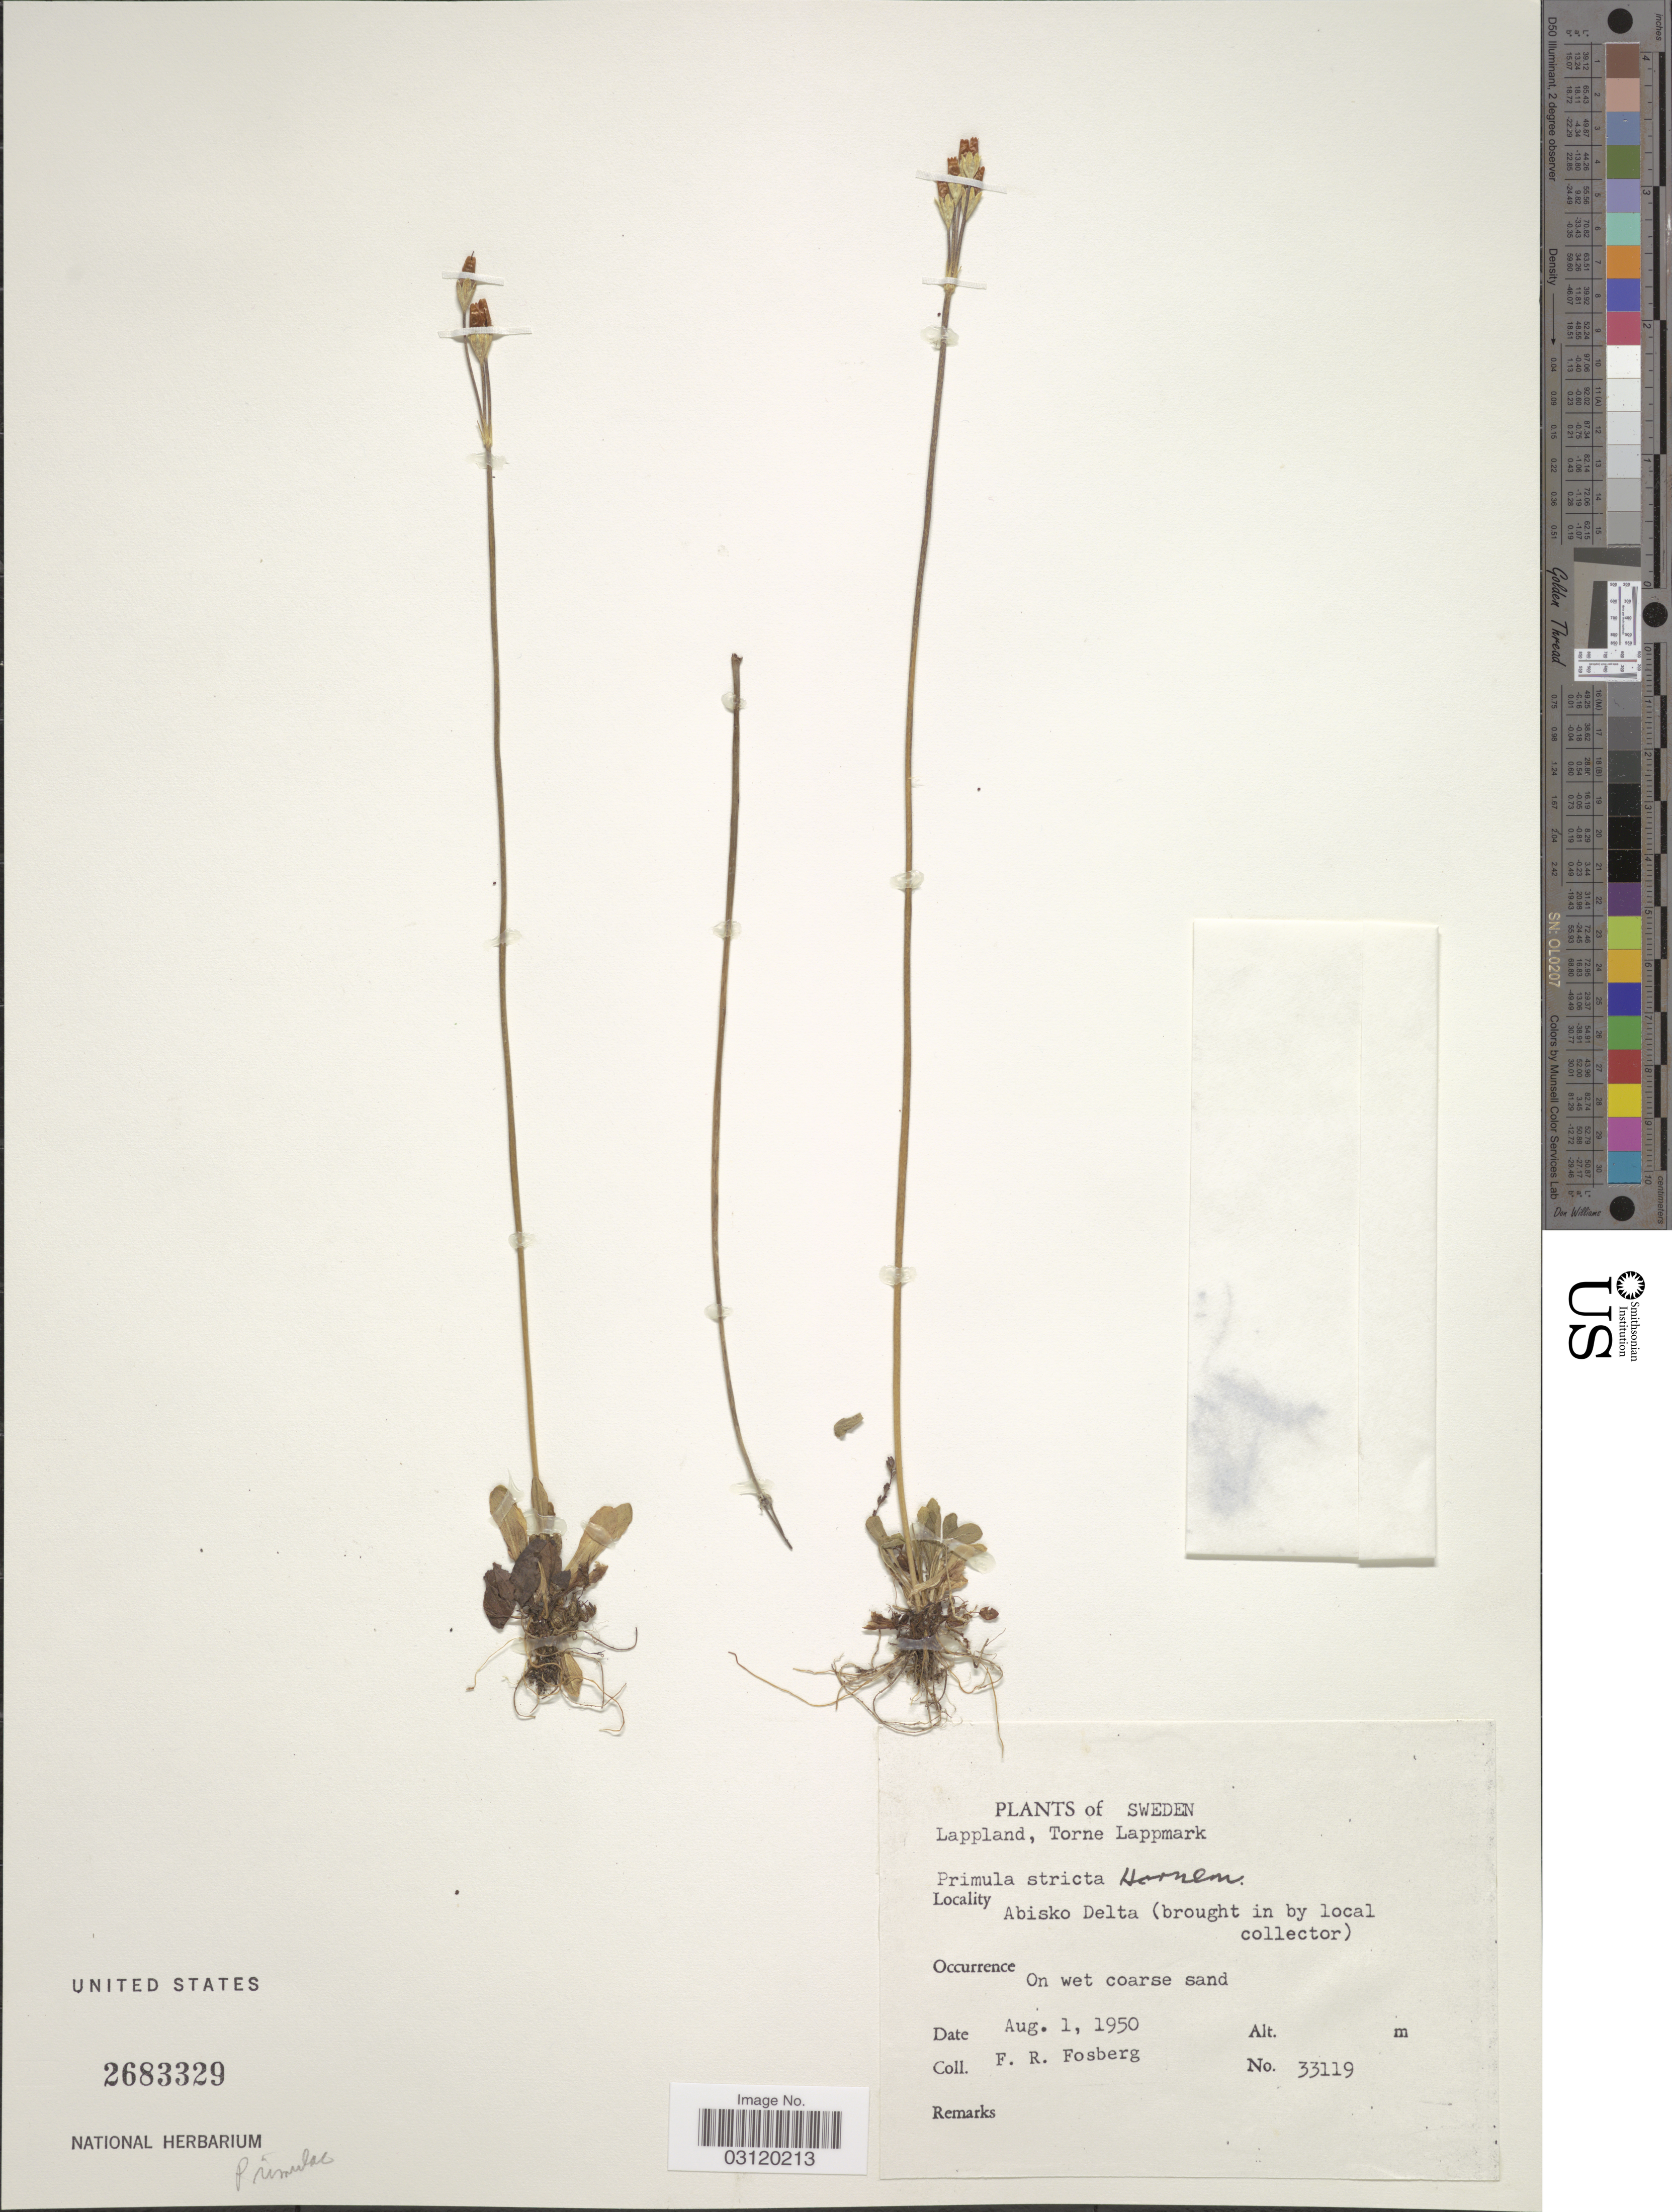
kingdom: Plantae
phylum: Tracheophyta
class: Magnoliopsida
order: Ericales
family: Primulaceae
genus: Primula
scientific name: Primula stricta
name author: Hornem.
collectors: F. R. Fosberg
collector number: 33119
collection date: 1950-08-01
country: Sweden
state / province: Norrbotten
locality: Sweden, Lappland, Torne Lappmark, Abisko Delta (brought in by local collector).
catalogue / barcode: US 2683329